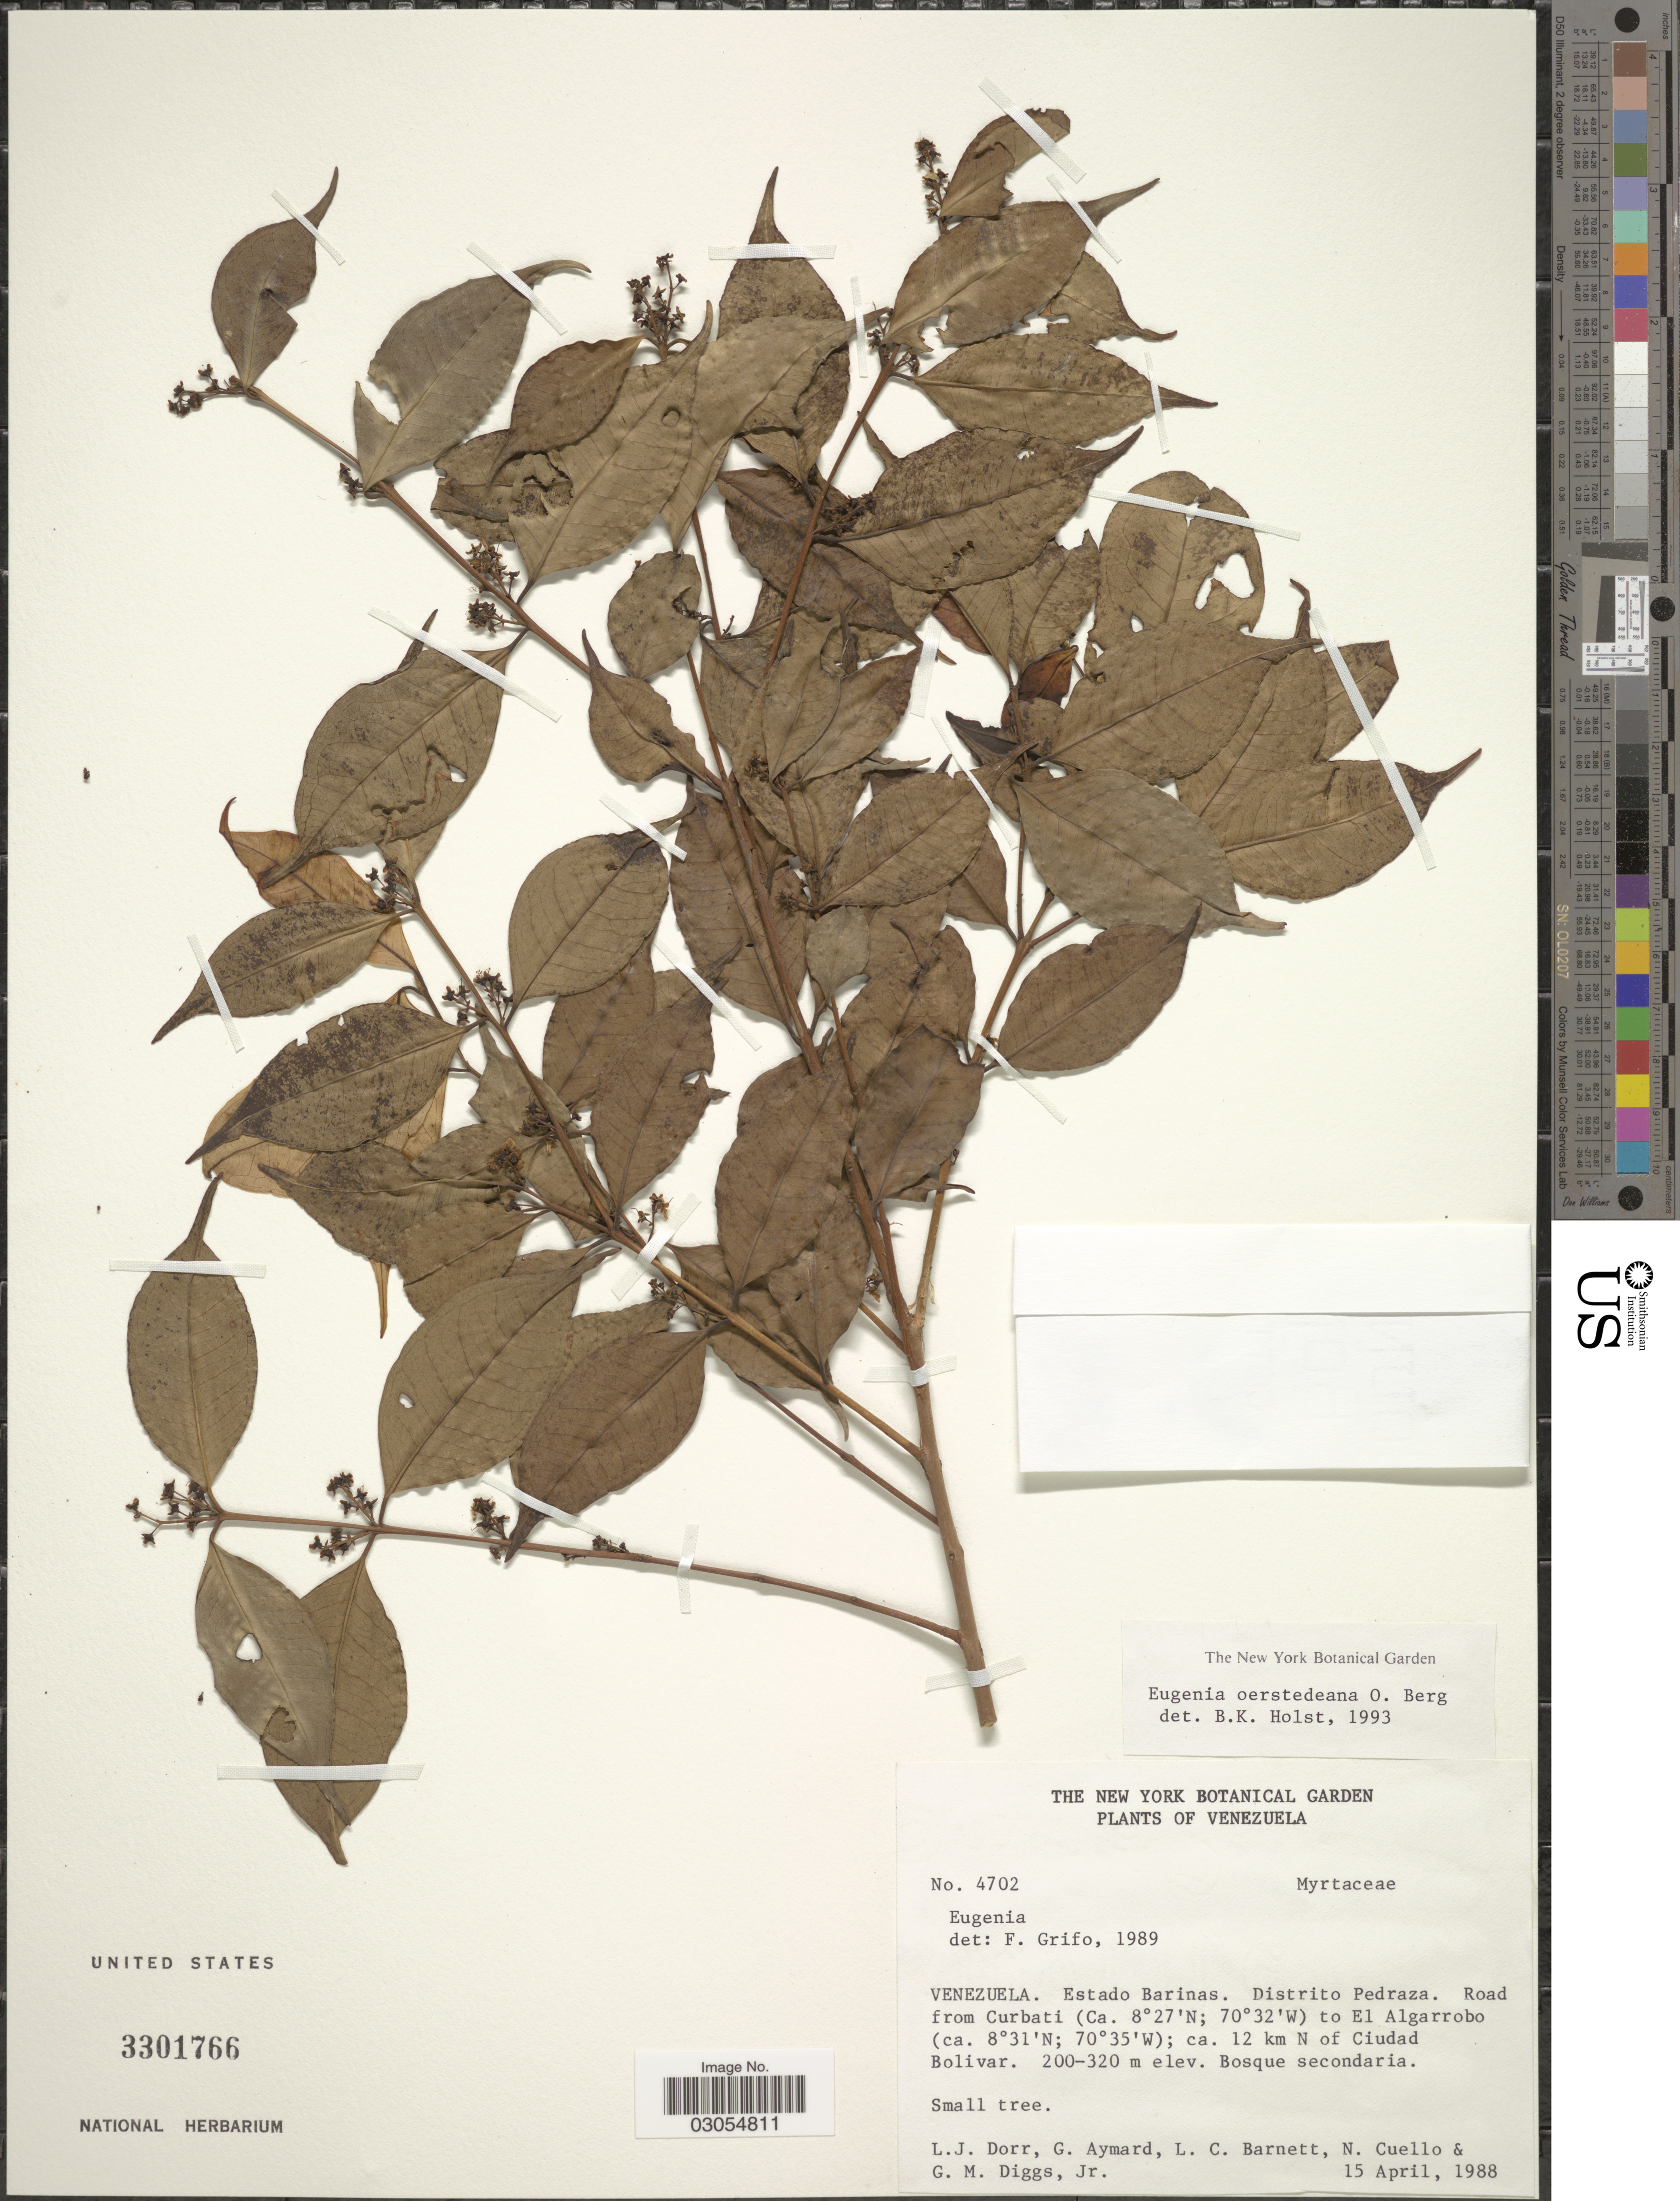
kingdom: Plantae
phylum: Tracheophyta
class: Magnoliopsida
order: Myrtales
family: Myrtaceae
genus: Eugenia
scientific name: Eugenia oerstediana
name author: O. Berg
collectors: L. J. Dorr, G. A. Aymard, L. C. Barnett, N. L. Cuello & G. Diggs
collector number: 4702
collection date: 1988-04-15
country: Venezuela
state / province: Barinas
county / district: Pedraza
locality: Road from Curbati to El Algarrobo; ca. 12 km N of Ciudad Bolivar.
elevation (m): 200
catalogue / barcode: US 3301766